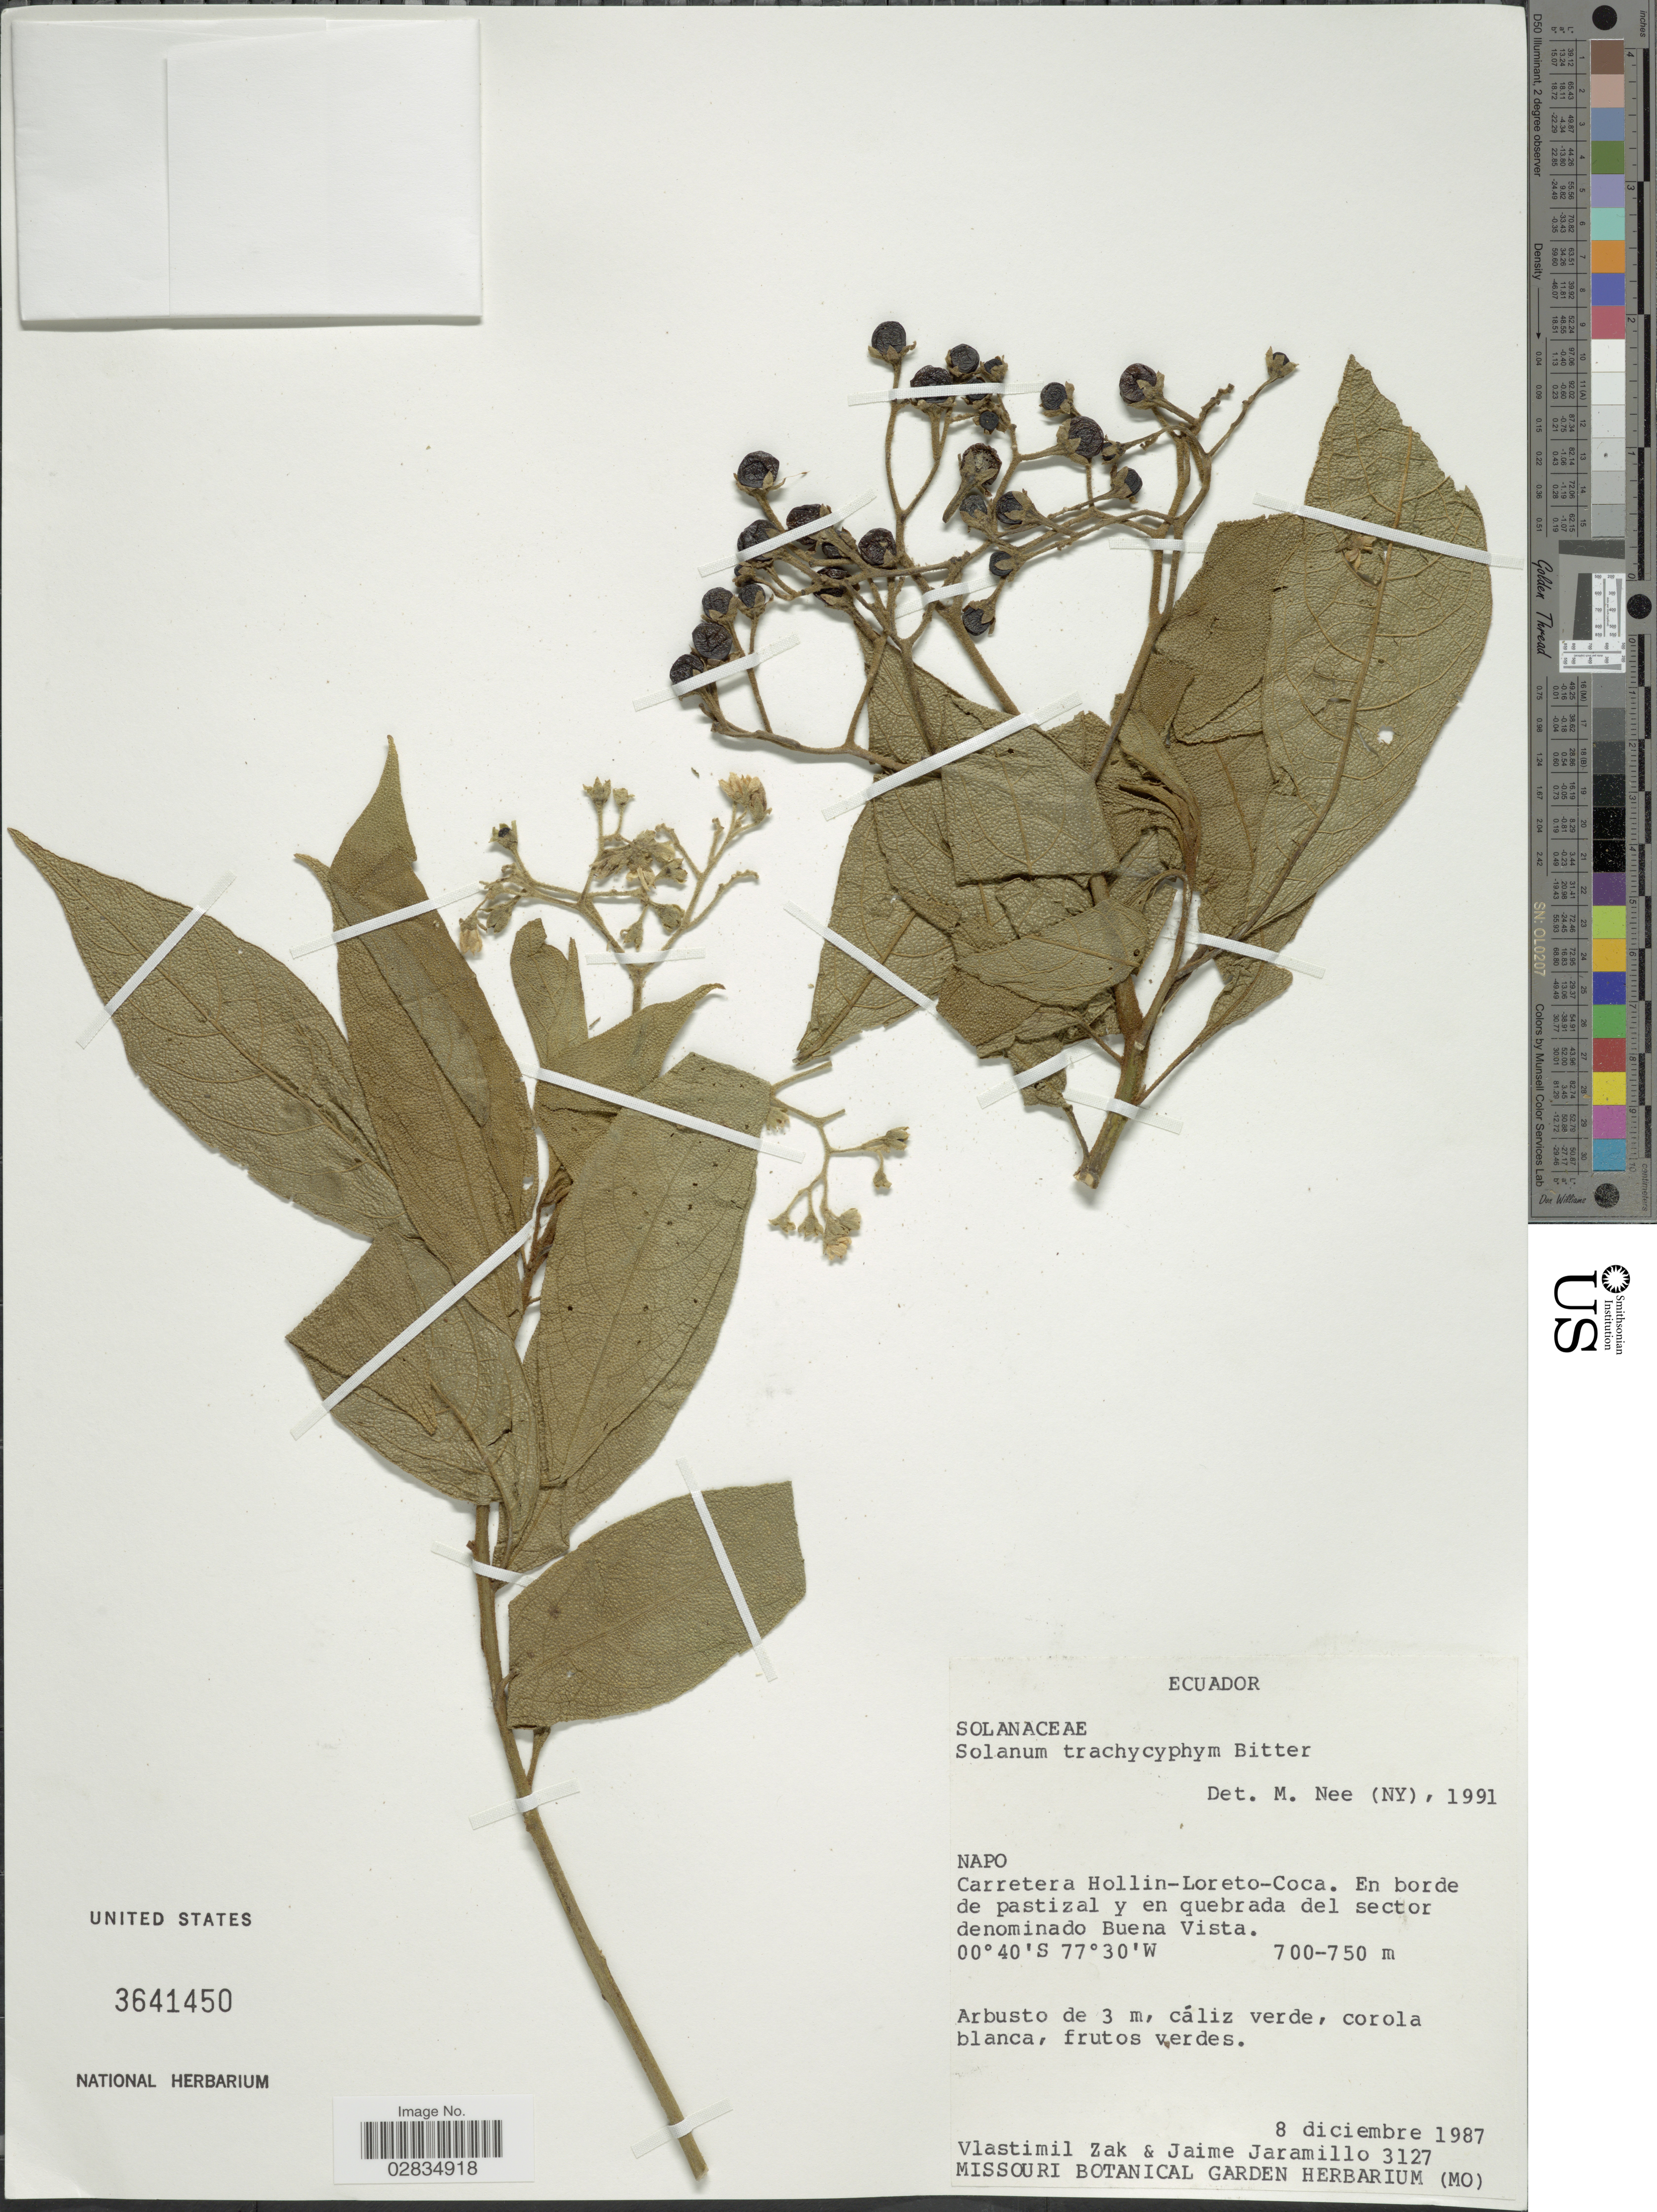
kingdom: Plantae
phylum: Tracheophyta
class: Magnoliopsida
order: Solanales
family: Solanaceae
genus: Solanum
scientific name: Solanum trachycarpum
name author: Bitter & Sodiro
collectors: V. Zak & J. Jaramillo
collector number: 3127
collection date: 1987-12-08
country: Ecuador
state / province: Napo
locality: Carretera Hollin-Loreto-Coca, en borde de pastizal y en quebrada del sector denominado Buena Vista.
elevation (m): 700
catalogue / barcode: US 3641450